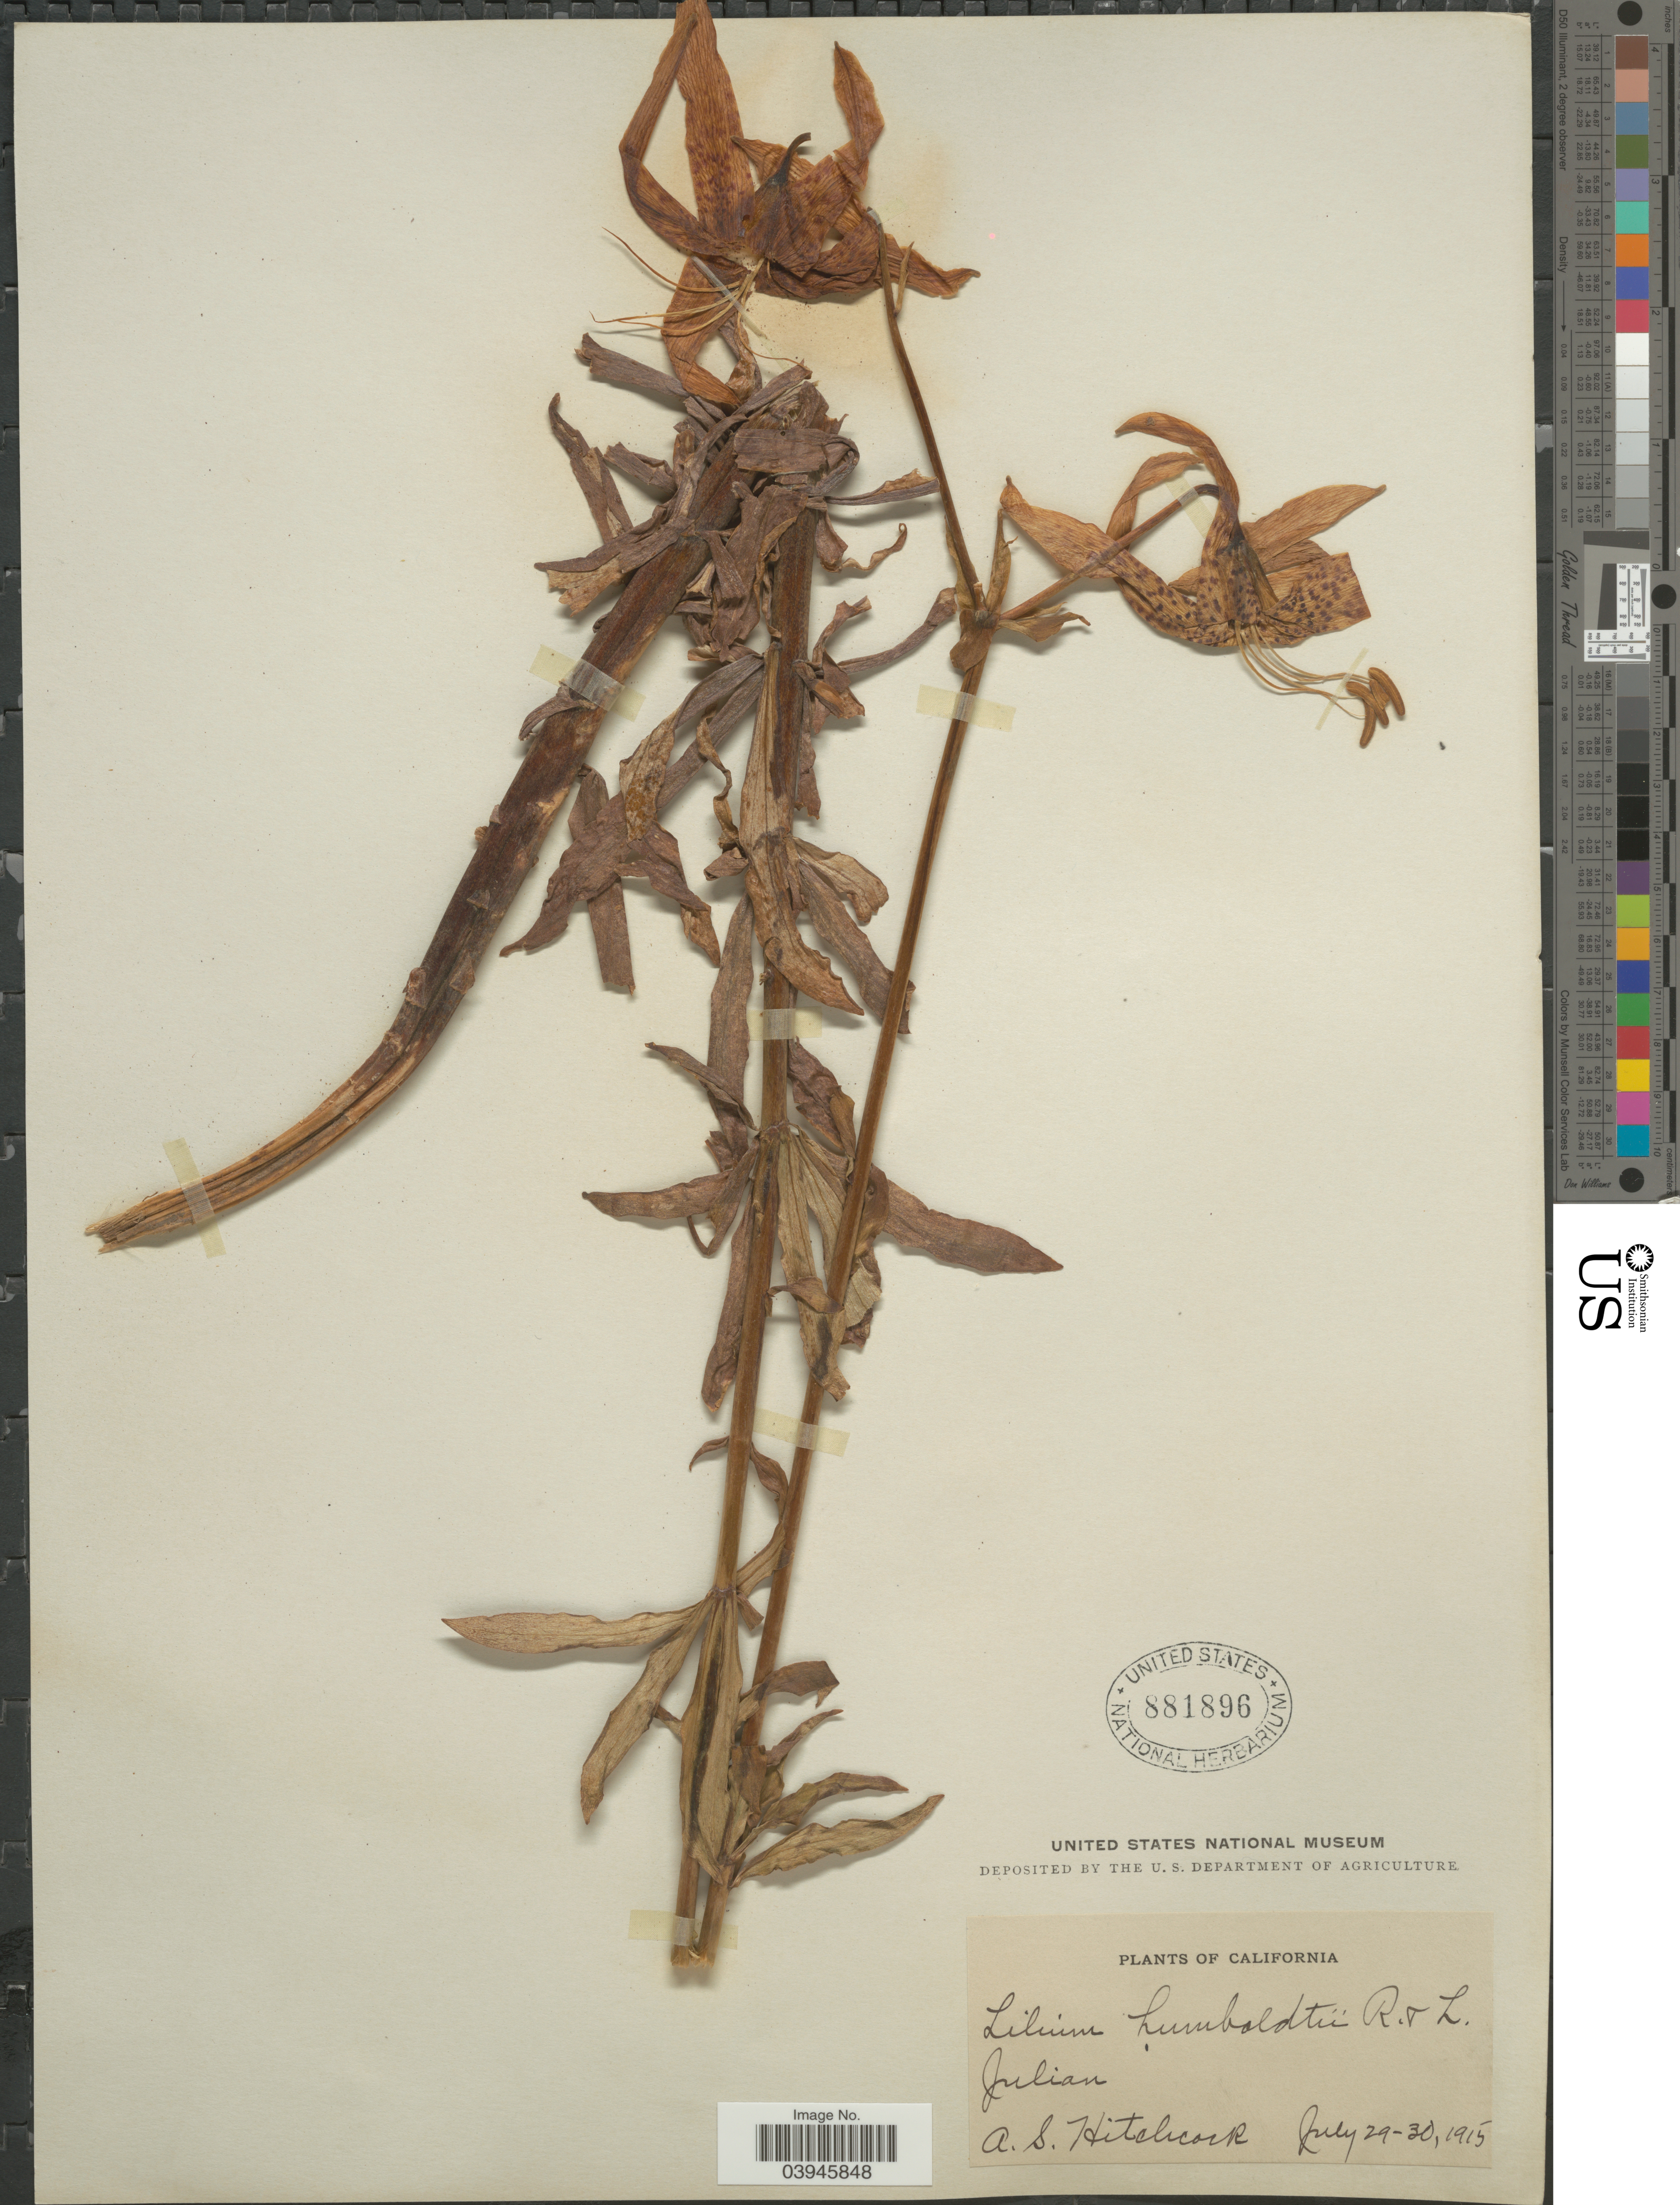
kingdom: Plantae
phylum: Tracheophyta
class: Liliopsida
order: Liliales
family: Liliaceae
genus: Lilium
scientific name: Lilium humboldtii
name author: Roezl & Leichtlin ex Duch.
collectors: A. S. Hitchcock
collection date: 1915-07-29/1915-07-30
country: United States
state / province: California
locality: Julian.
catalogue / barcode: US 881896